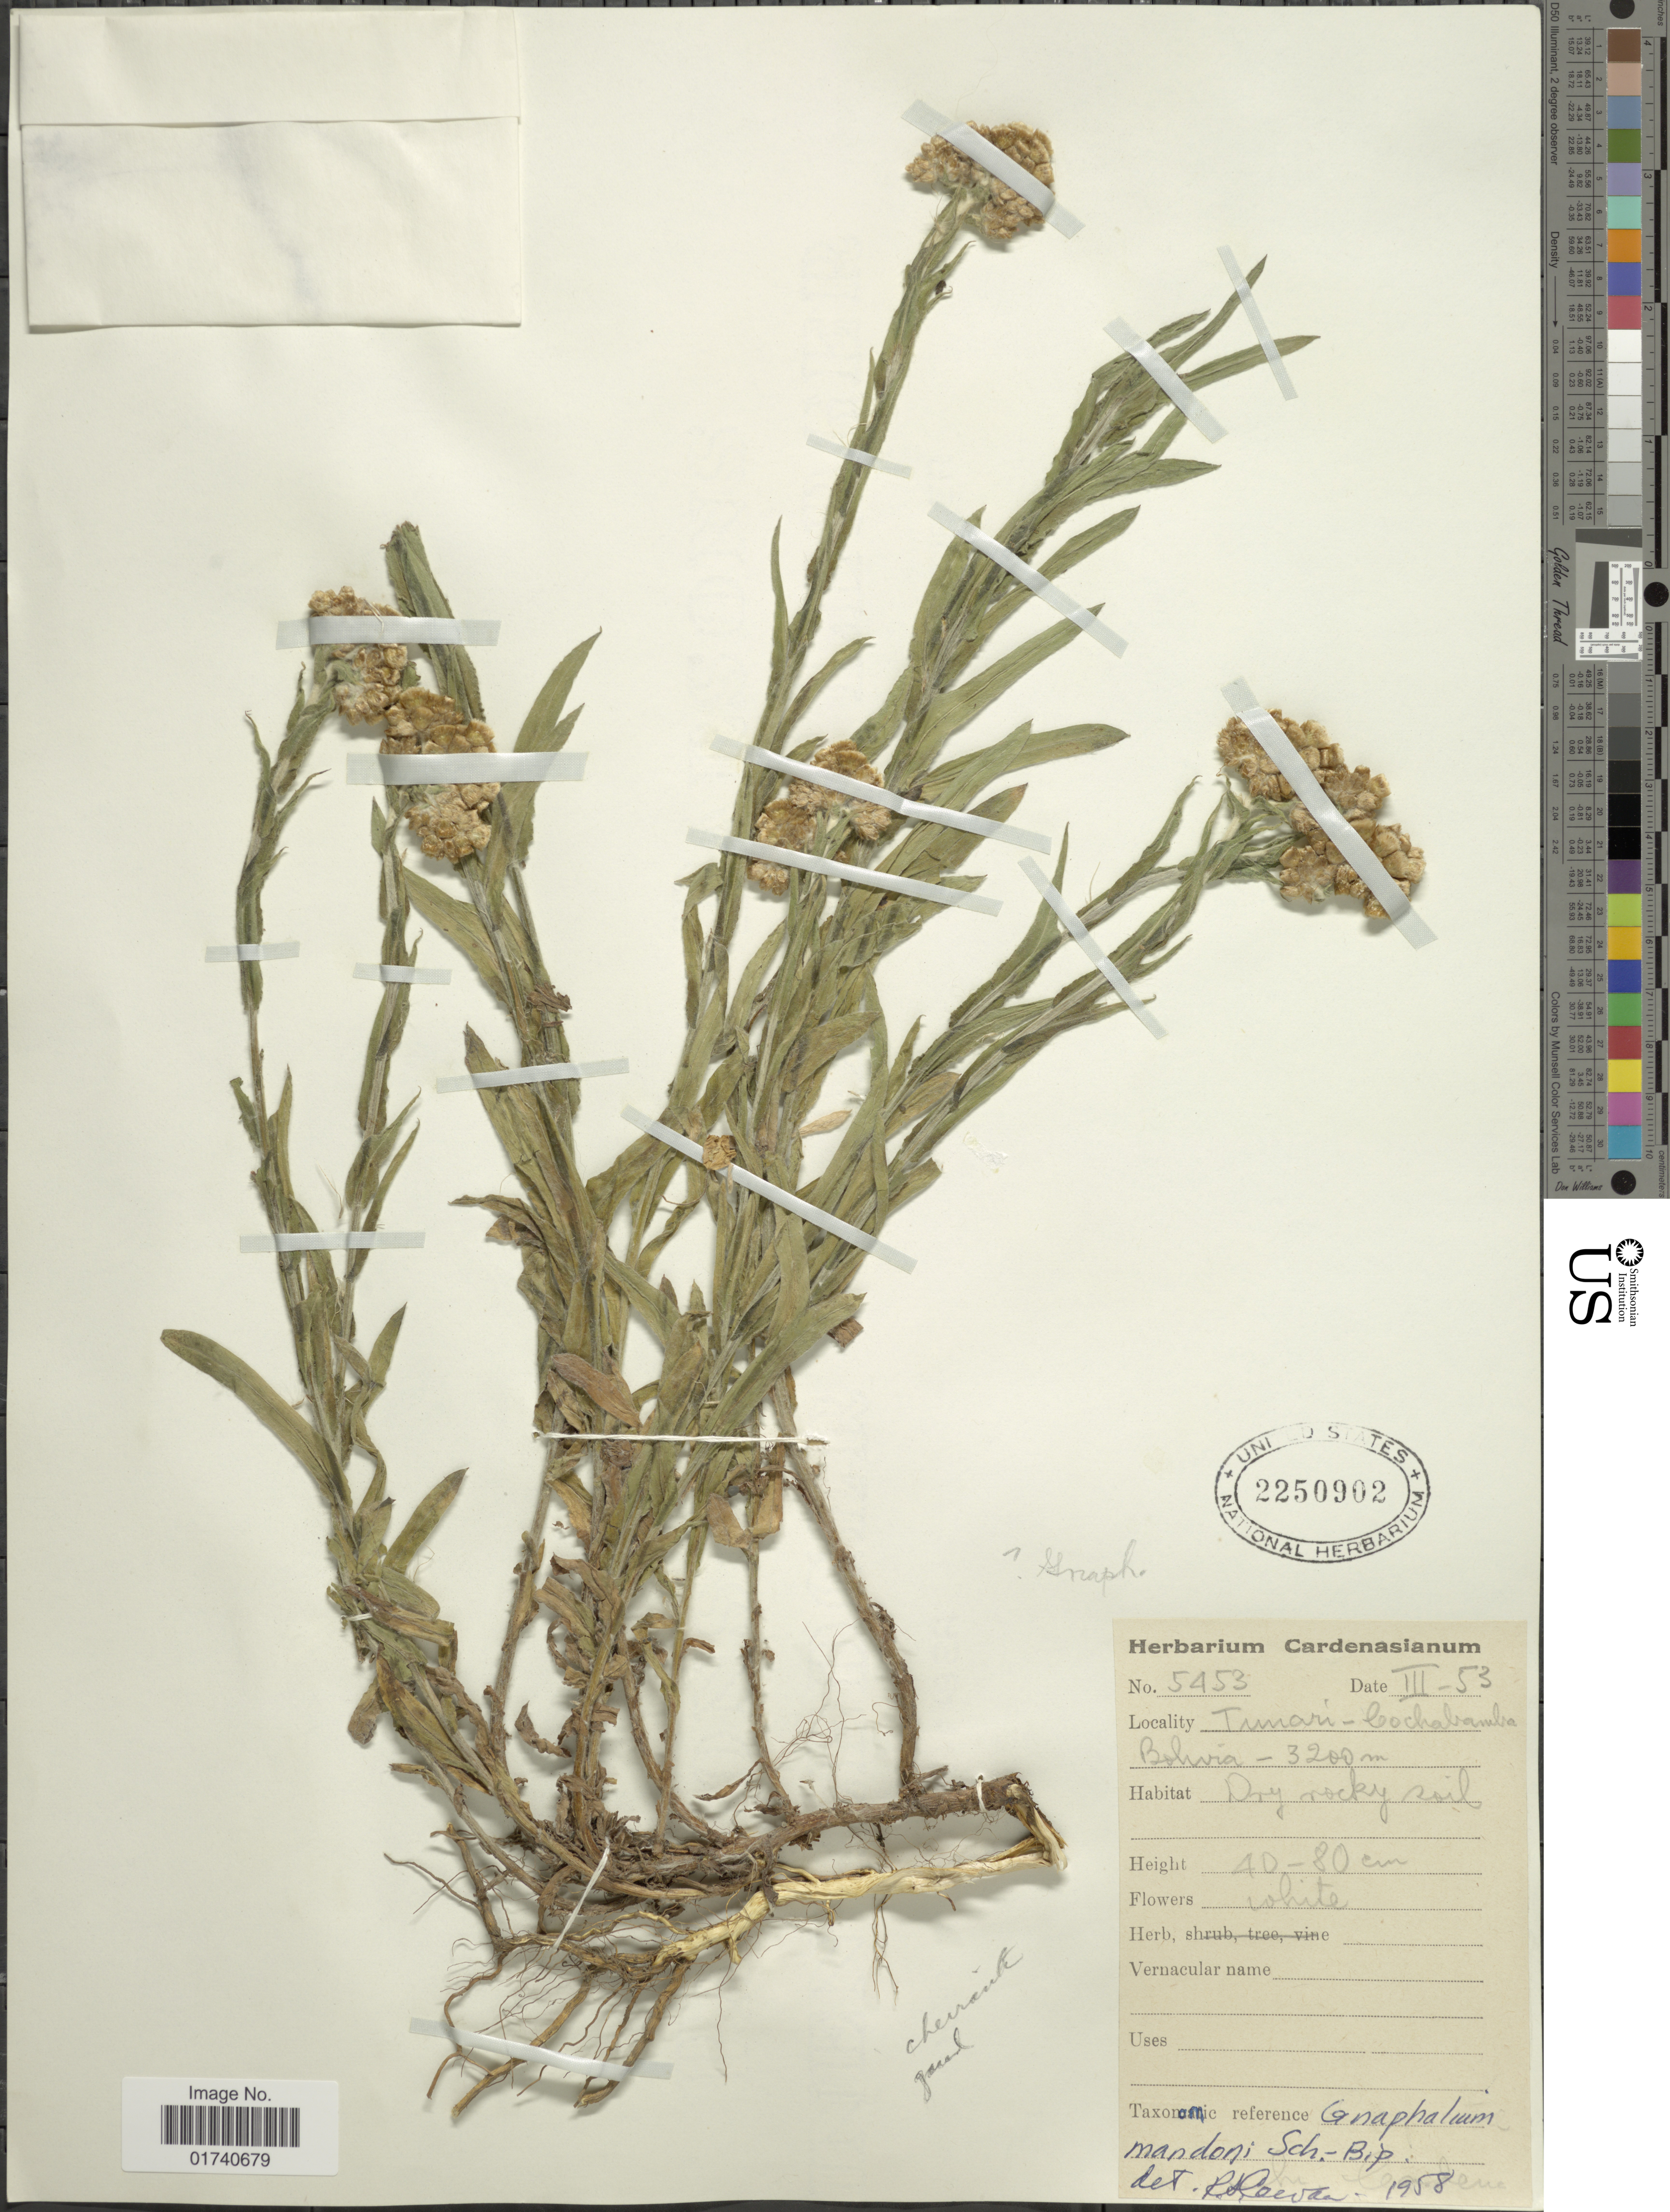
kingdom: Plantae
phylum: Tracheophyta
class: Magnoliopsida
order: Asterales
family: Asteraceae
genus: Pseudognaphalium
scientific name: Pseudognaphalium gaudichaudianum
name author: (DC.) Anderb.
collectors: Herbarium Cardenasianum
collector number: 5453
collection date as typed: Transcribed d/m/y: /3/53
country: Bolivia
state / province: Cochabamba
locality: Tunari-Cochabamba.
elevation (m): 3200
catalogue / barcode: US 2250902